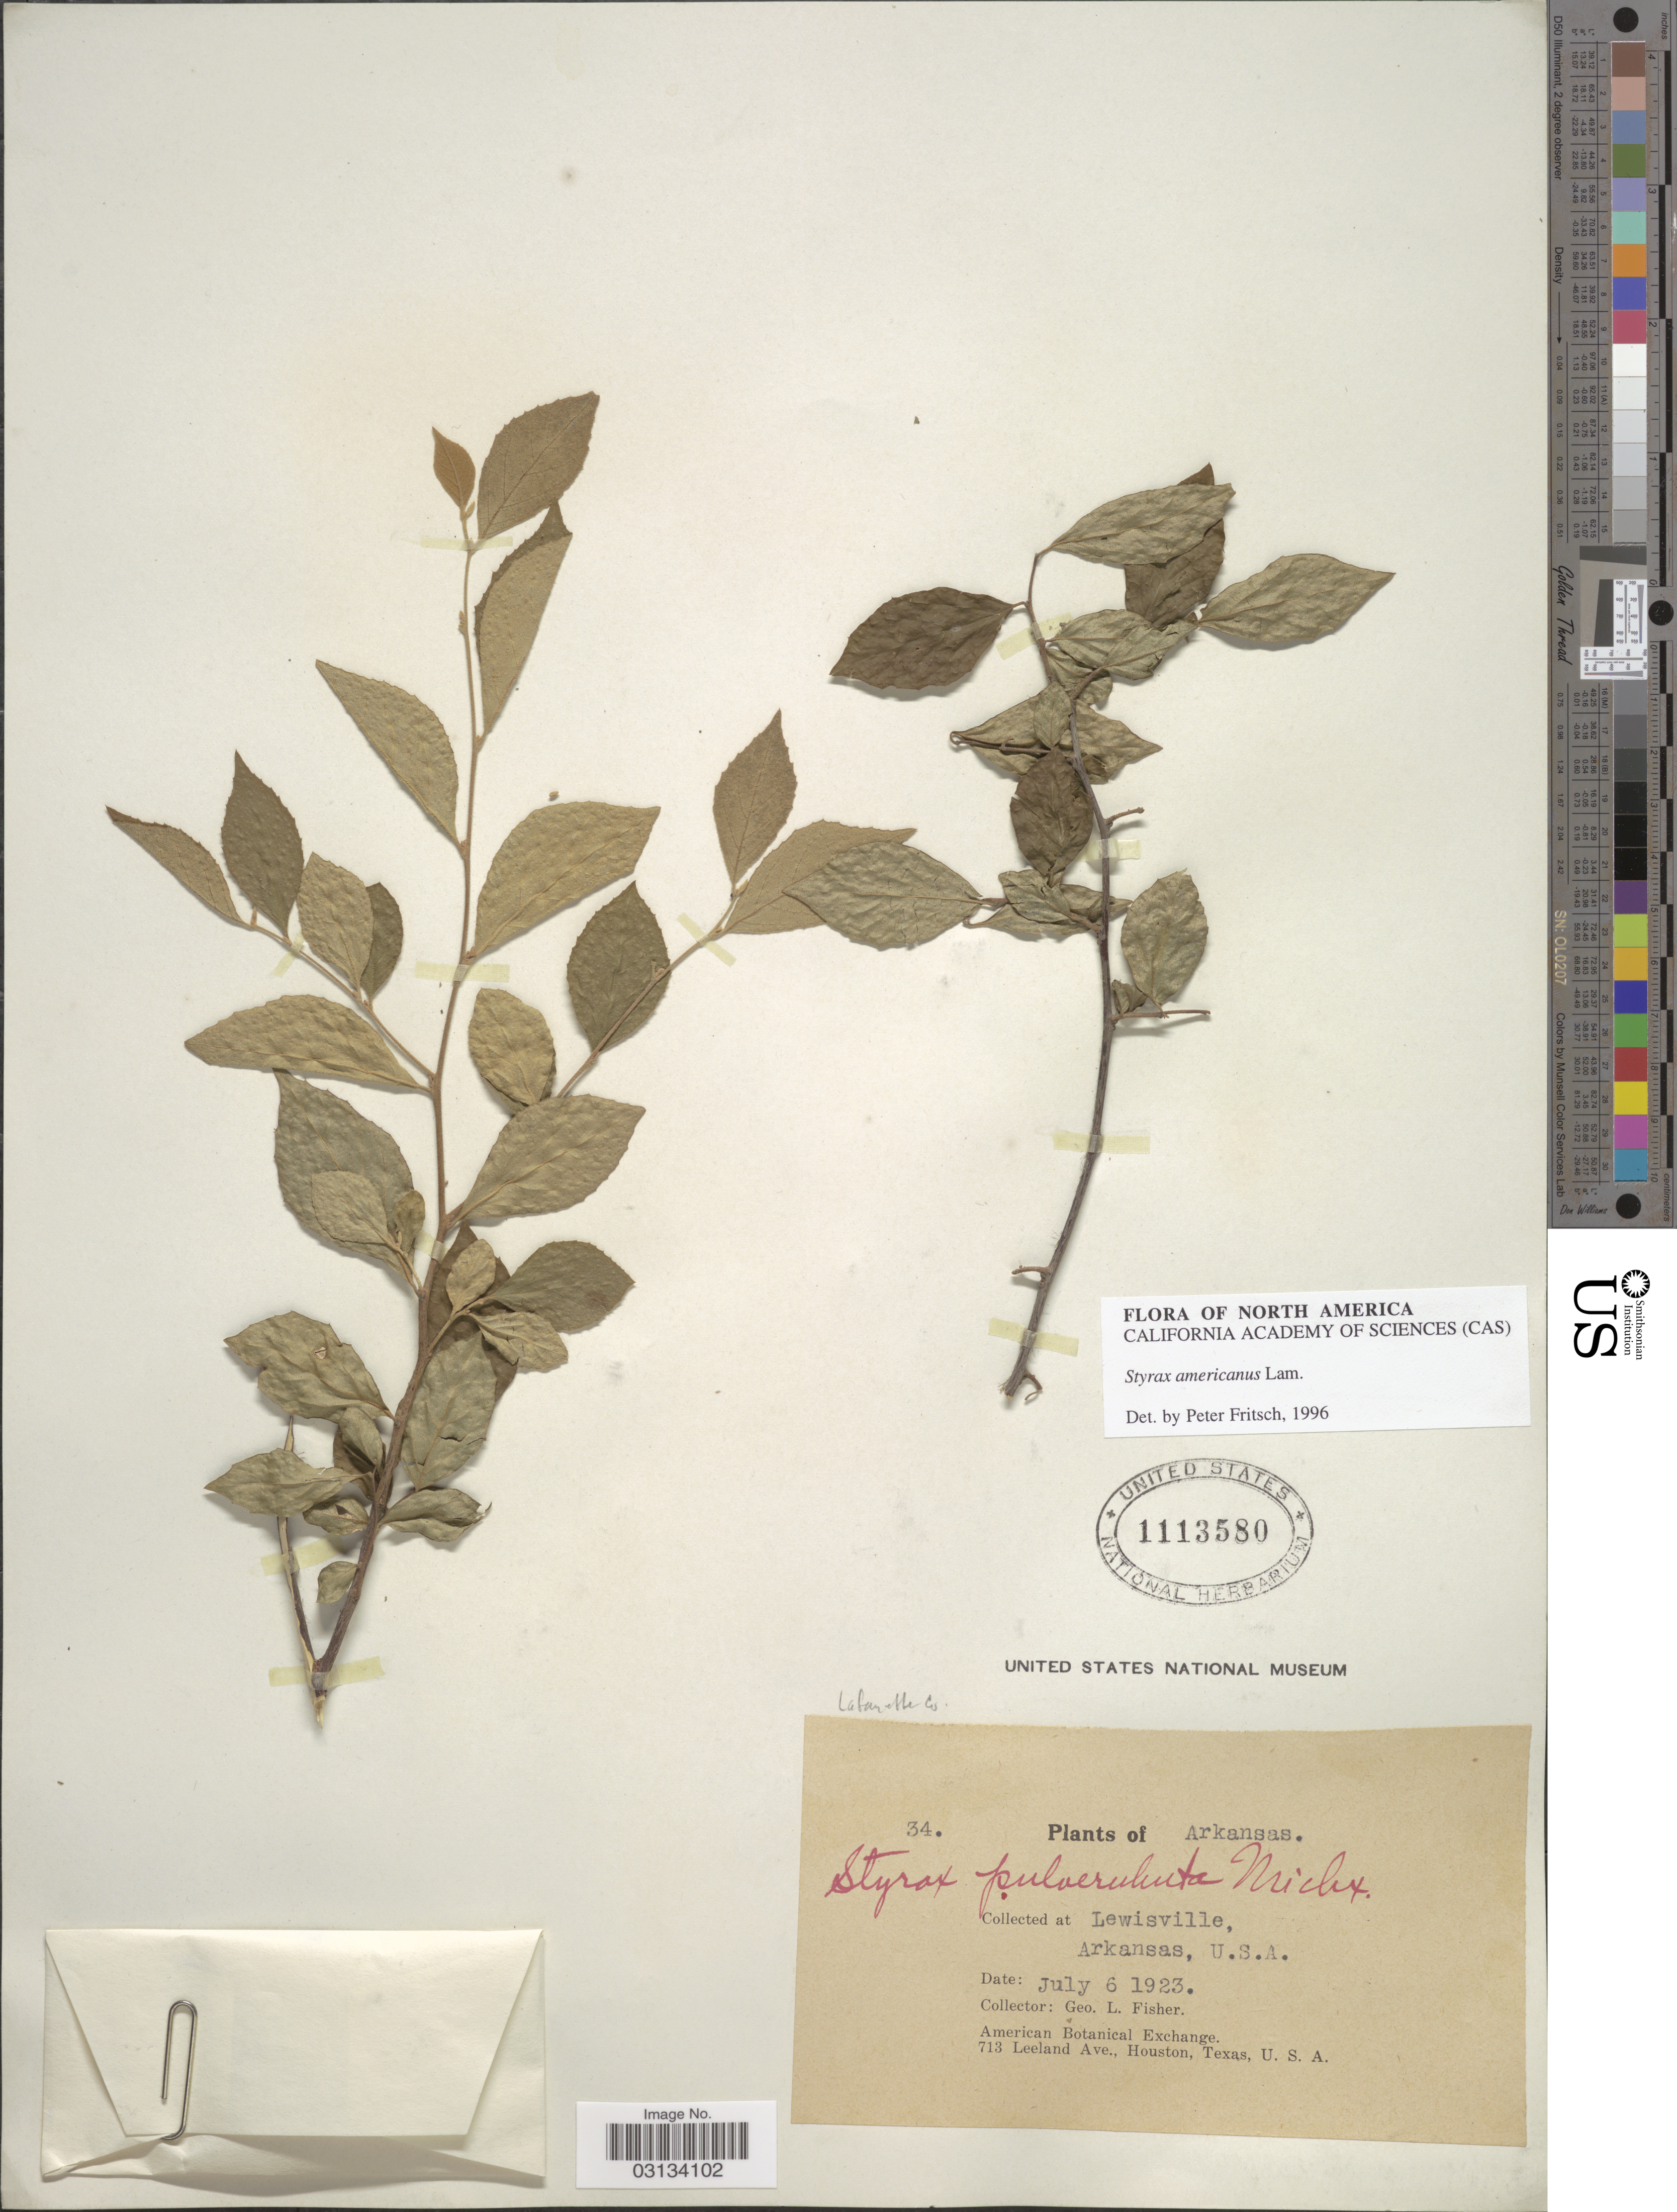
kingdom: Plantae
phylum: Tracheophyta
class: Magnoliopsida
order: Ericales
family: Styracaceae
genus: Styrax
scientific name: Styrax americanus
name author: Lam.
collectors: G. L. Fisher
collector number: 34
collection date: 1923-07-06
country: United States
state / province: Arkansas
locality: Lewisville. U.S.A. Lafayette Co.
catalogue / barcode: US 1113580